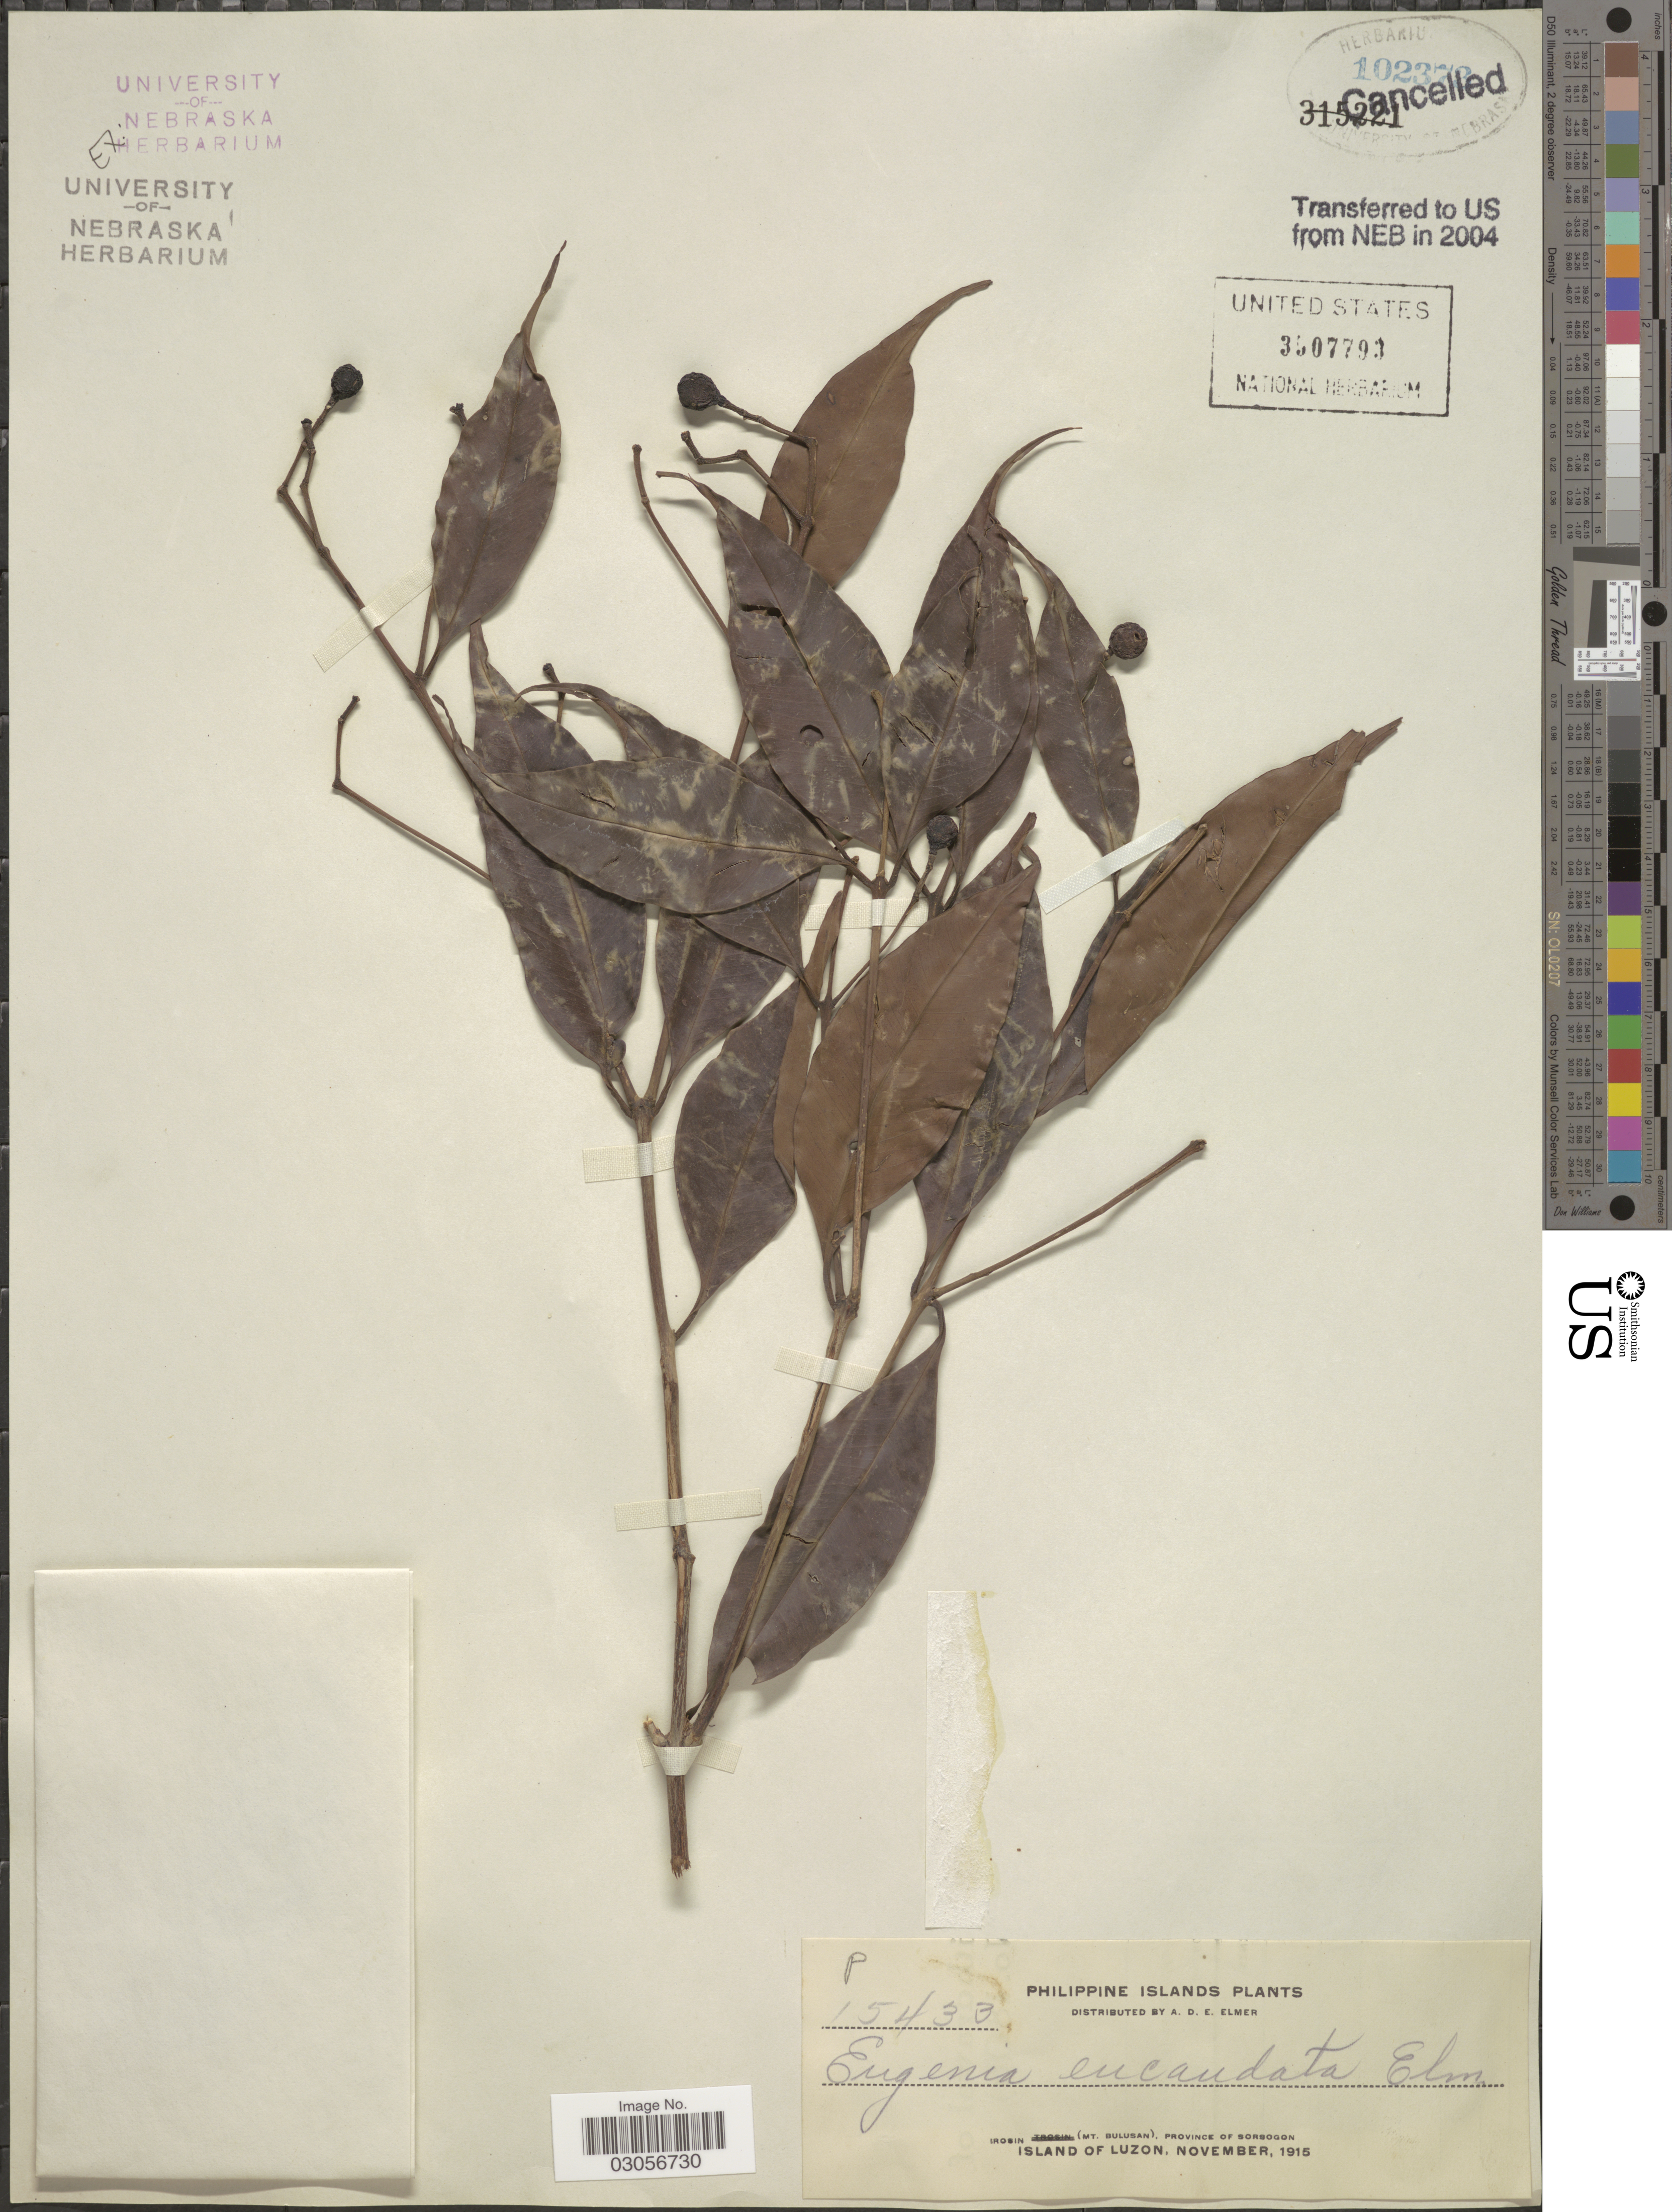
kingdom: Plantae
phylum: Tracheophyta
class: Magnoliopsida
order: Myrtales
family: Myrtaceae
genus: Syzygium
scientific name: Syzygium acuminatissimum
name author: (Blume) DC.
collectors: A. D. E. Elmer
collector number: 15433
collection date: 1915-11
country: Philippines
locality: Philippine Islands. Irosin (Mt. Bulusan), Province of Sorsogon. Island of Luzon.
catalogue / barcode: US 3507793